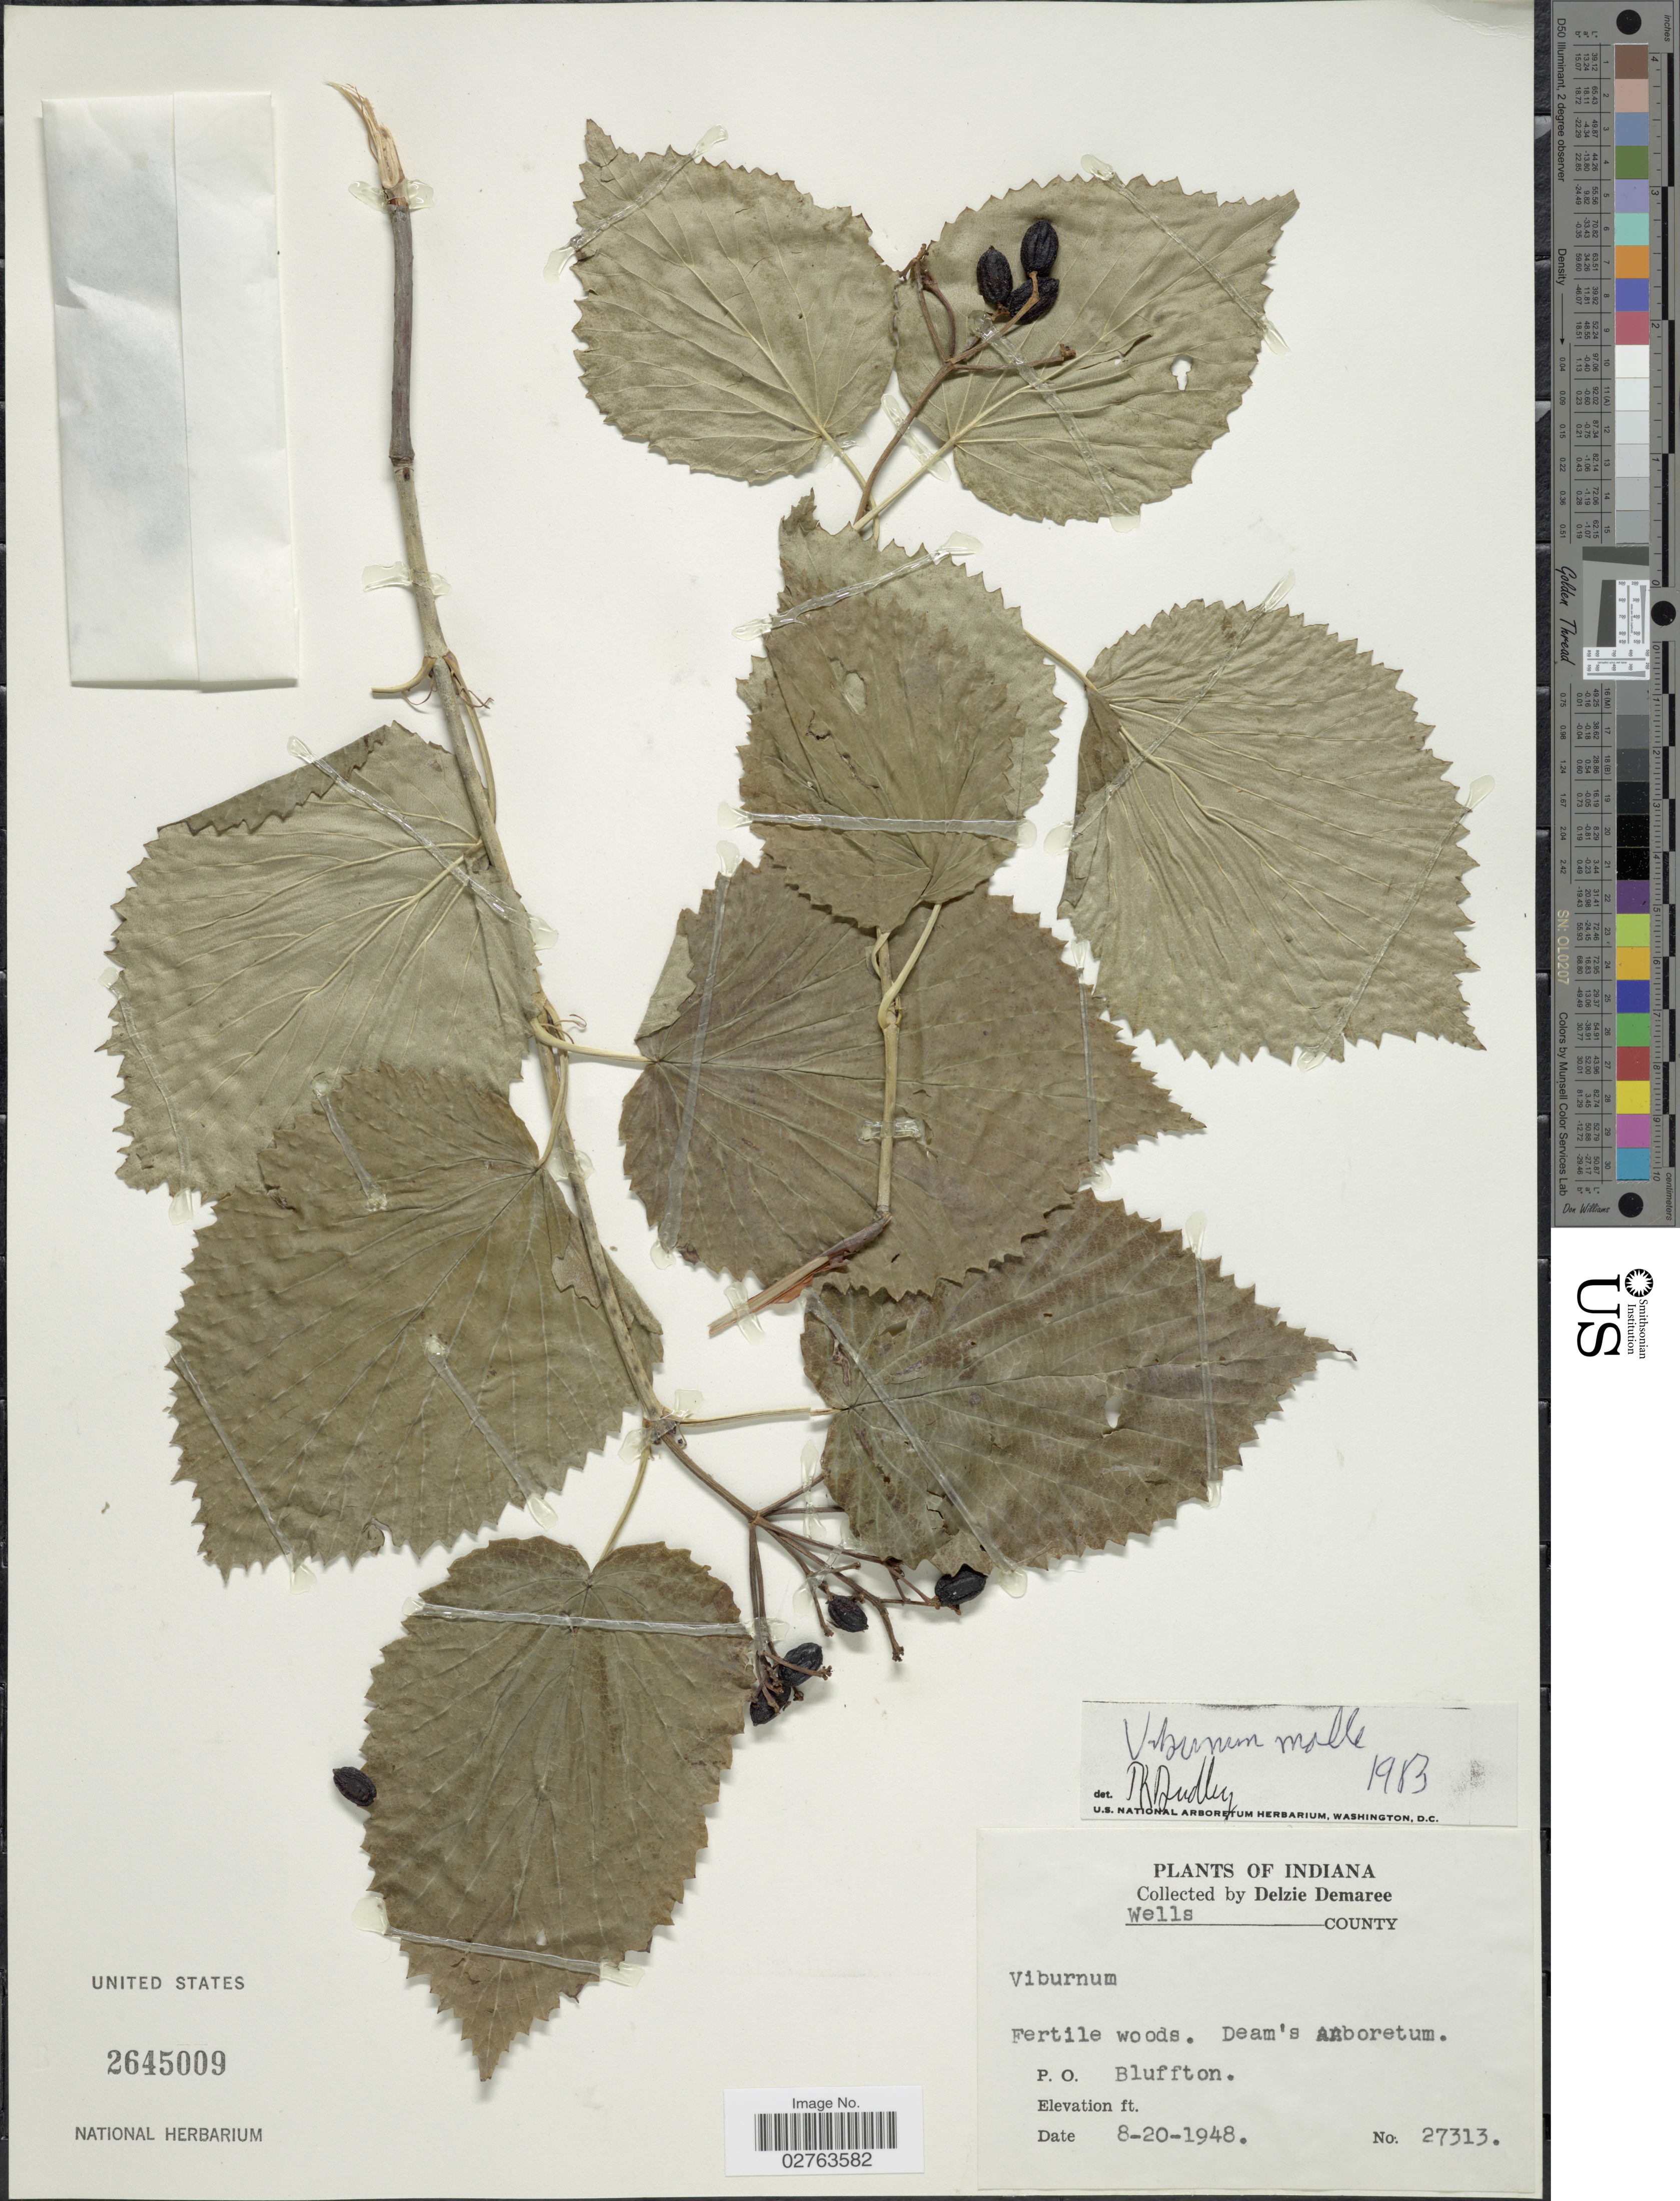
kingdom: Plantae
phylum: Tracheophyta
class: Magnoliopsida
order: Dipsacales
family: Viburnaceae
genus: Viburnum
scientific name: Viburnum molle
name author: Michx.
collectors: D. Demaree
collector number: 27313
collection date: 1948-08-20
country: United States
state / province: Indiana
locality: Wells county. Deam's Arboretum. P. O. Bluffton.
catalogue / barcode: US 2645009